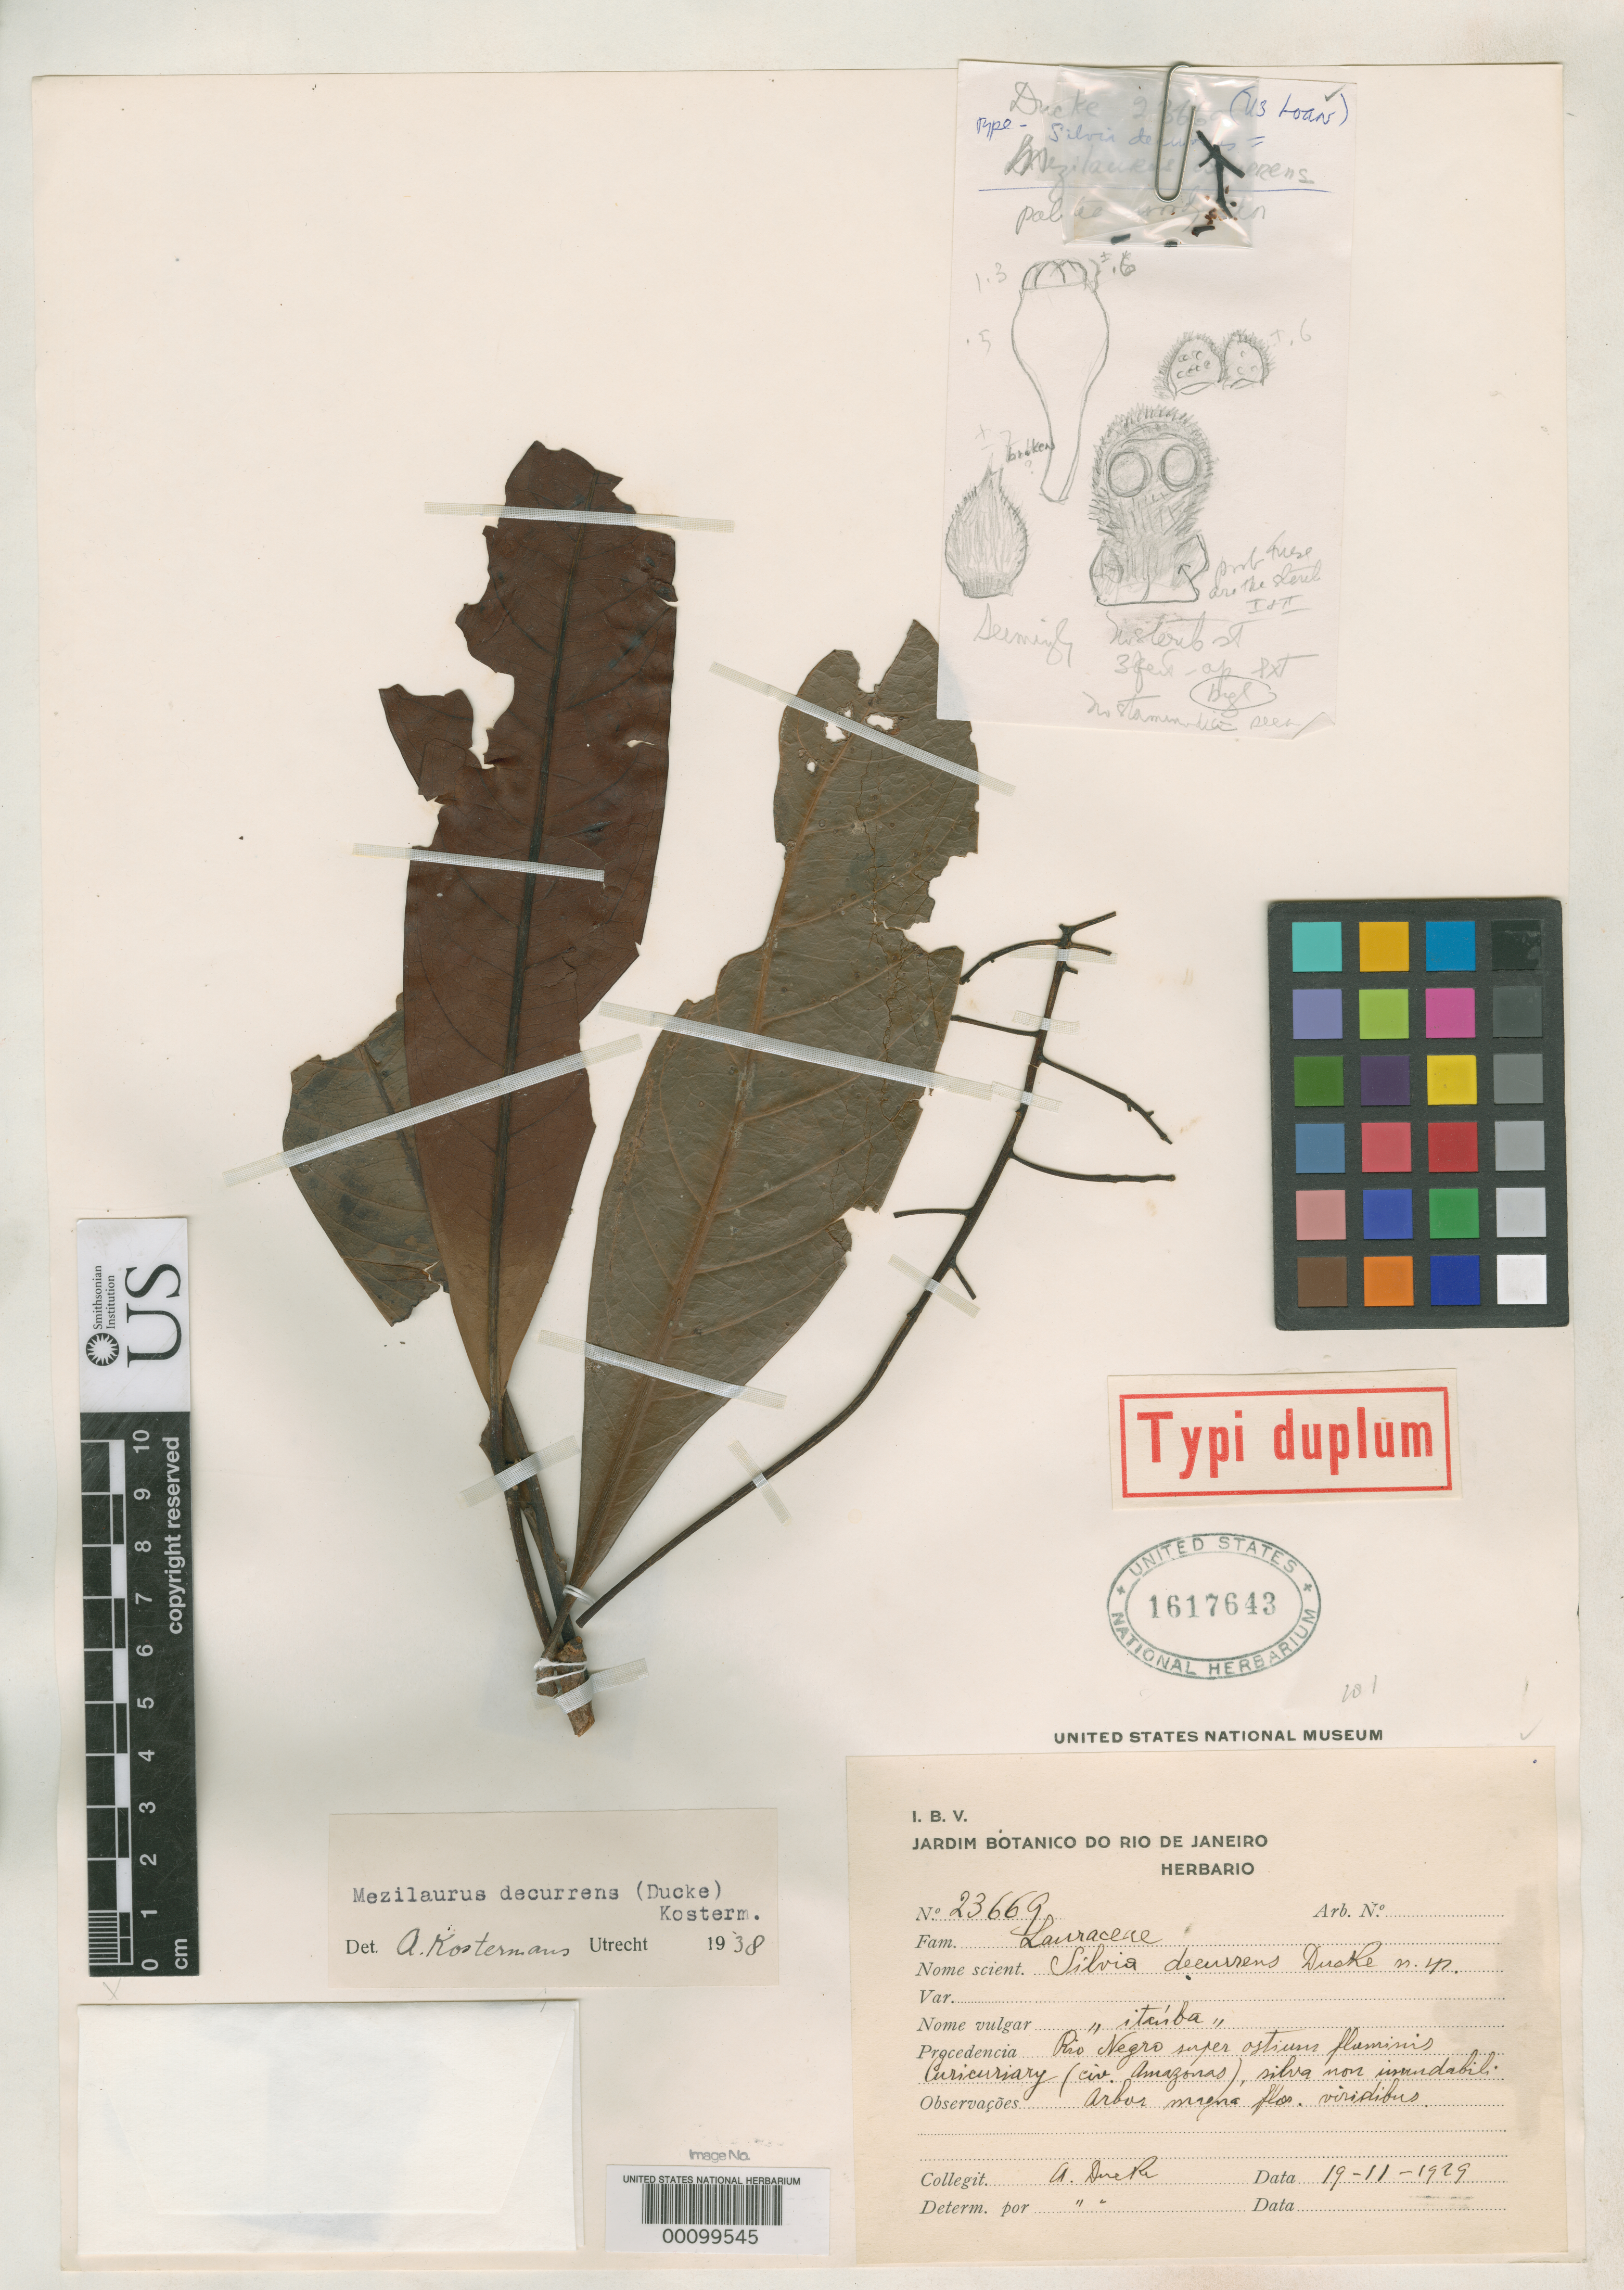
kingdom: Plantae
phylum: Tracheophyta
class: Magnoliopsida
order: Laurales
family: Lauraceae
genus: Silvia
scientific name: Silvia decurrens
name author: Ducke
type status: Isotype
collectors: A. Ducke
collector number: Herb. Jard. Bot. Rio 23669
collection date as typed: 19 Nov 1929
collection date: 1929-11-19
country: Brazil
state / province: Amazonas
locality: Fluminis Curicuriary.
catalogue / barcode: US 1617643